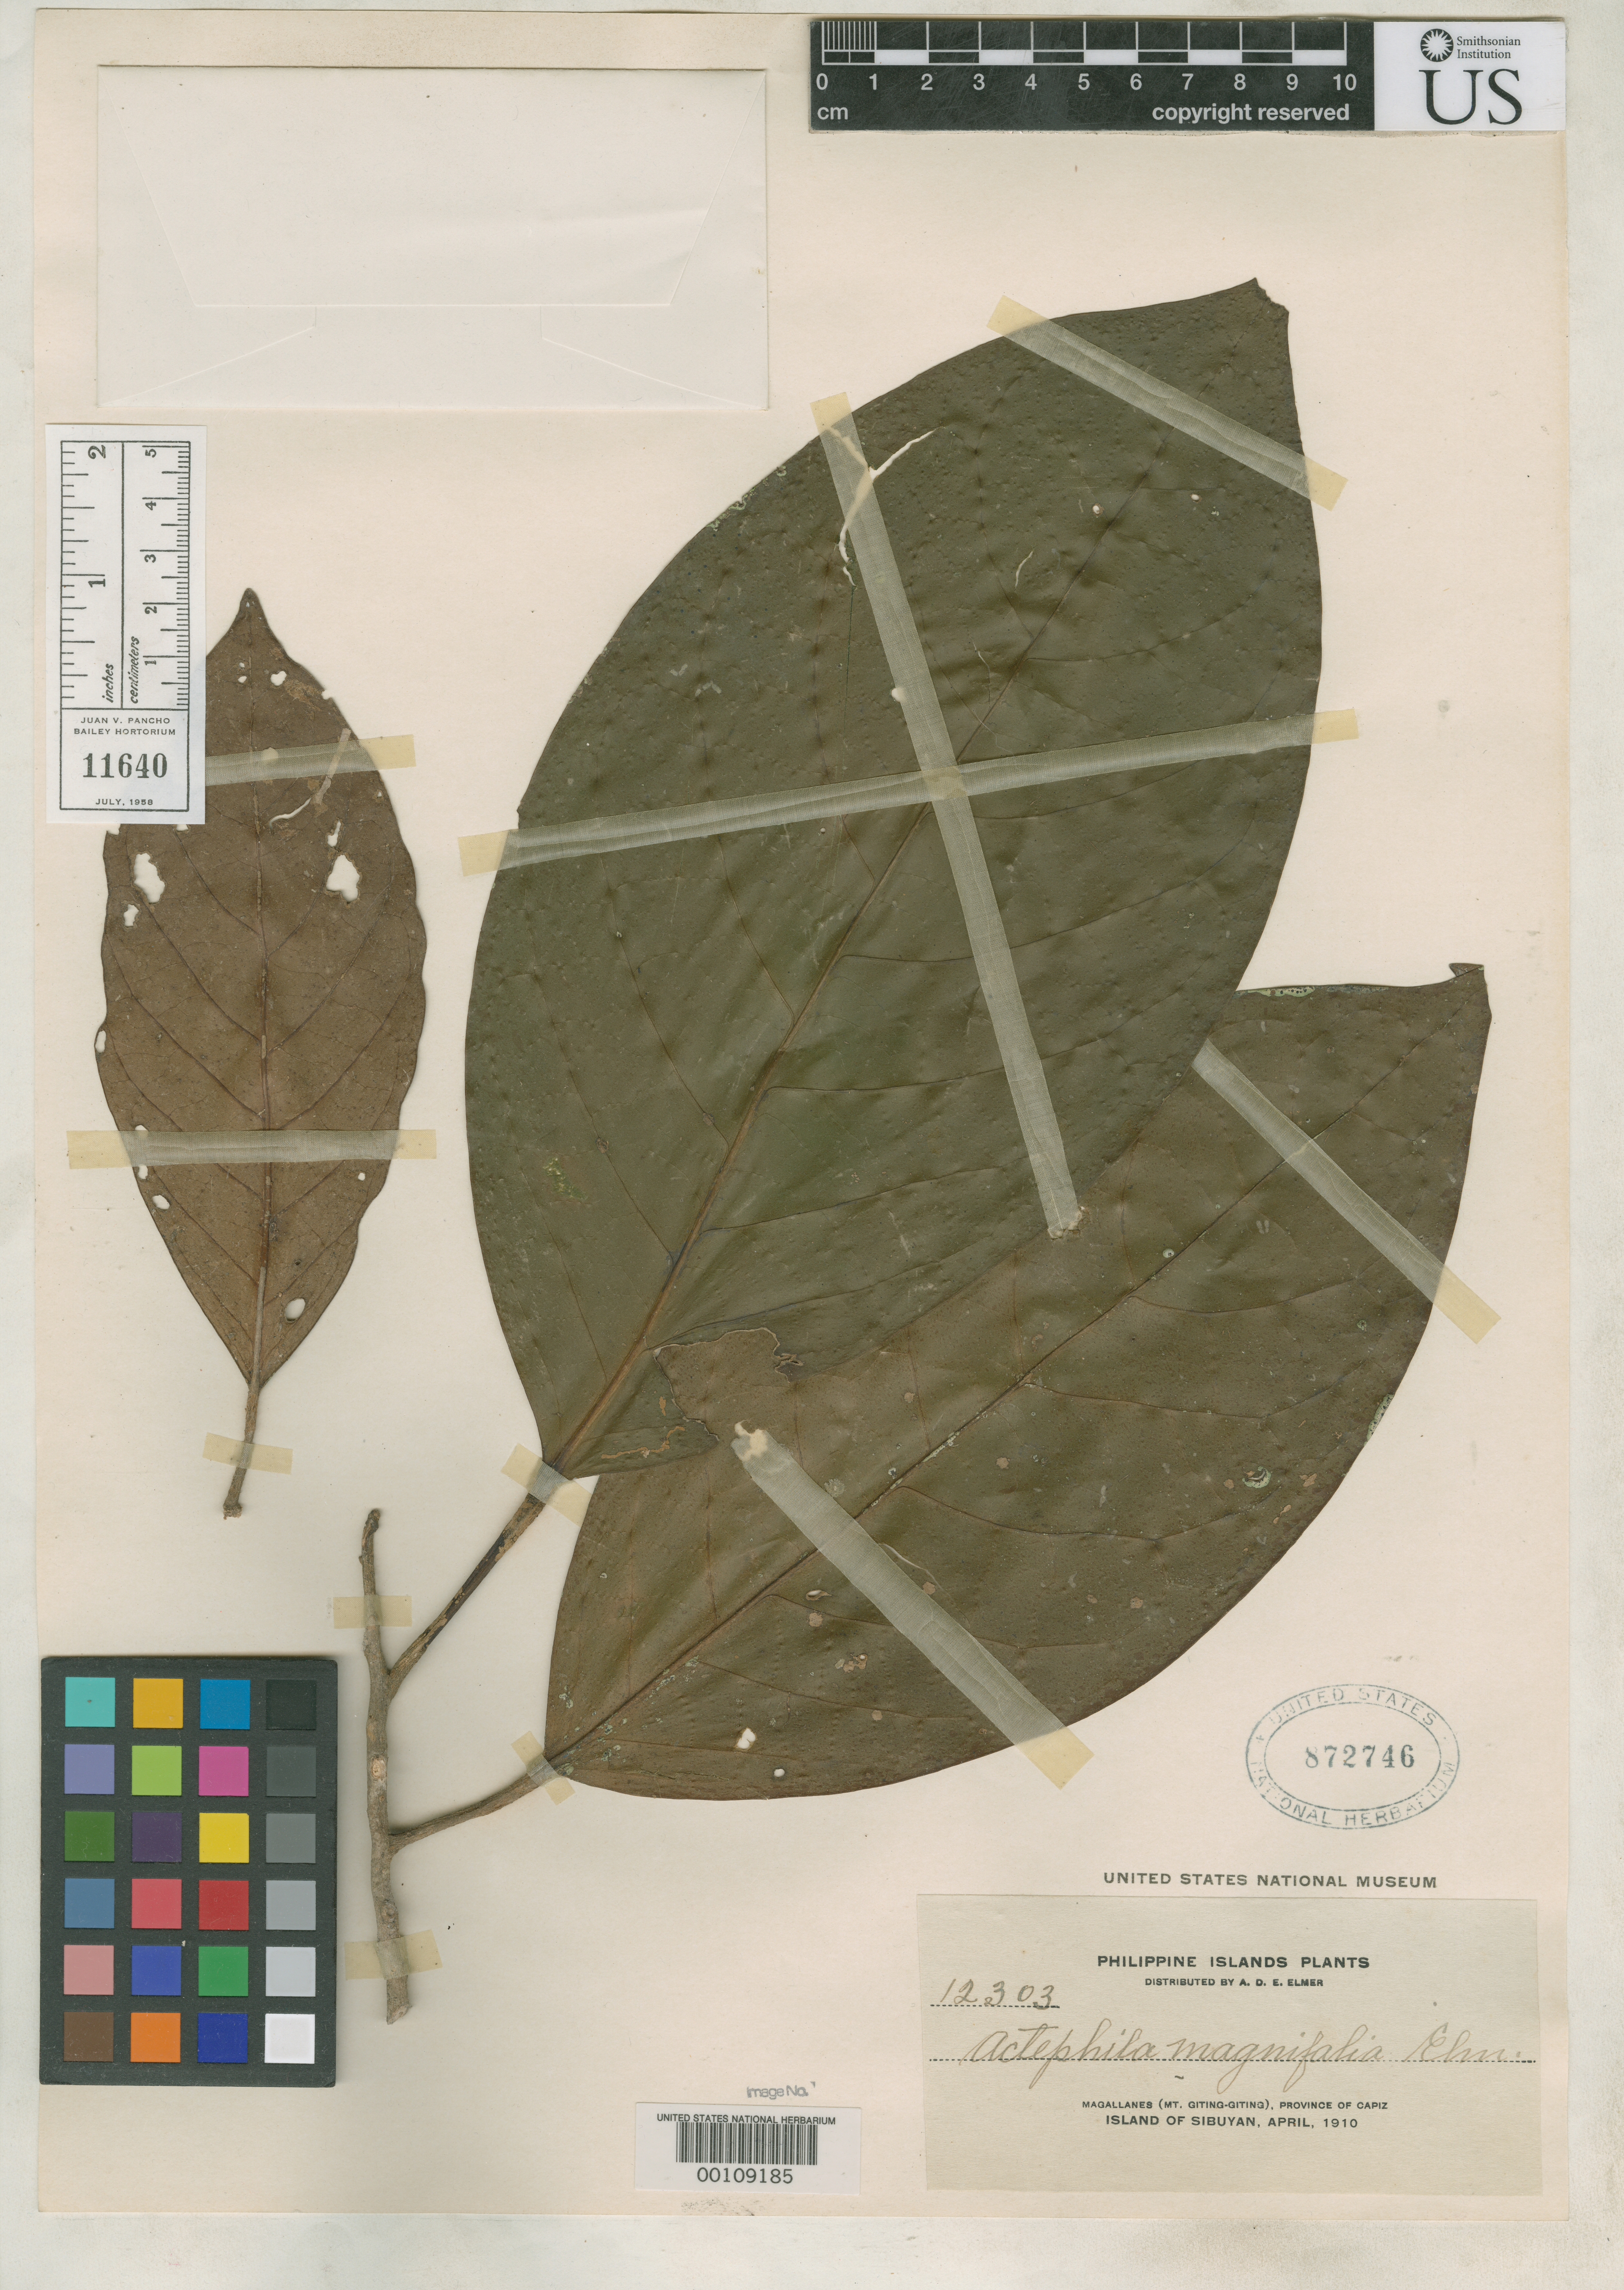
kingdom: Plantae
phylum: Tracheophyta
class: Magnoliopsida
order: Malpighiales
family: Phyllanthaceae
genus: Actephila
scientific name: Actephila magnifolia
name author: Elmer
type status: Isotype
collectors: A. D. E. Elmer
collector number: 12303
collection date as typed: Apr 1910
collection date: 1910-04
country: Philippines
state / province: Mimaropa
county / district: Romblon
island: Sibuyan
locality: Magallanes (Mt. Giting-Giting), Province of Capiz, Island of Sibuyan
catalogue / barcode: US 872746